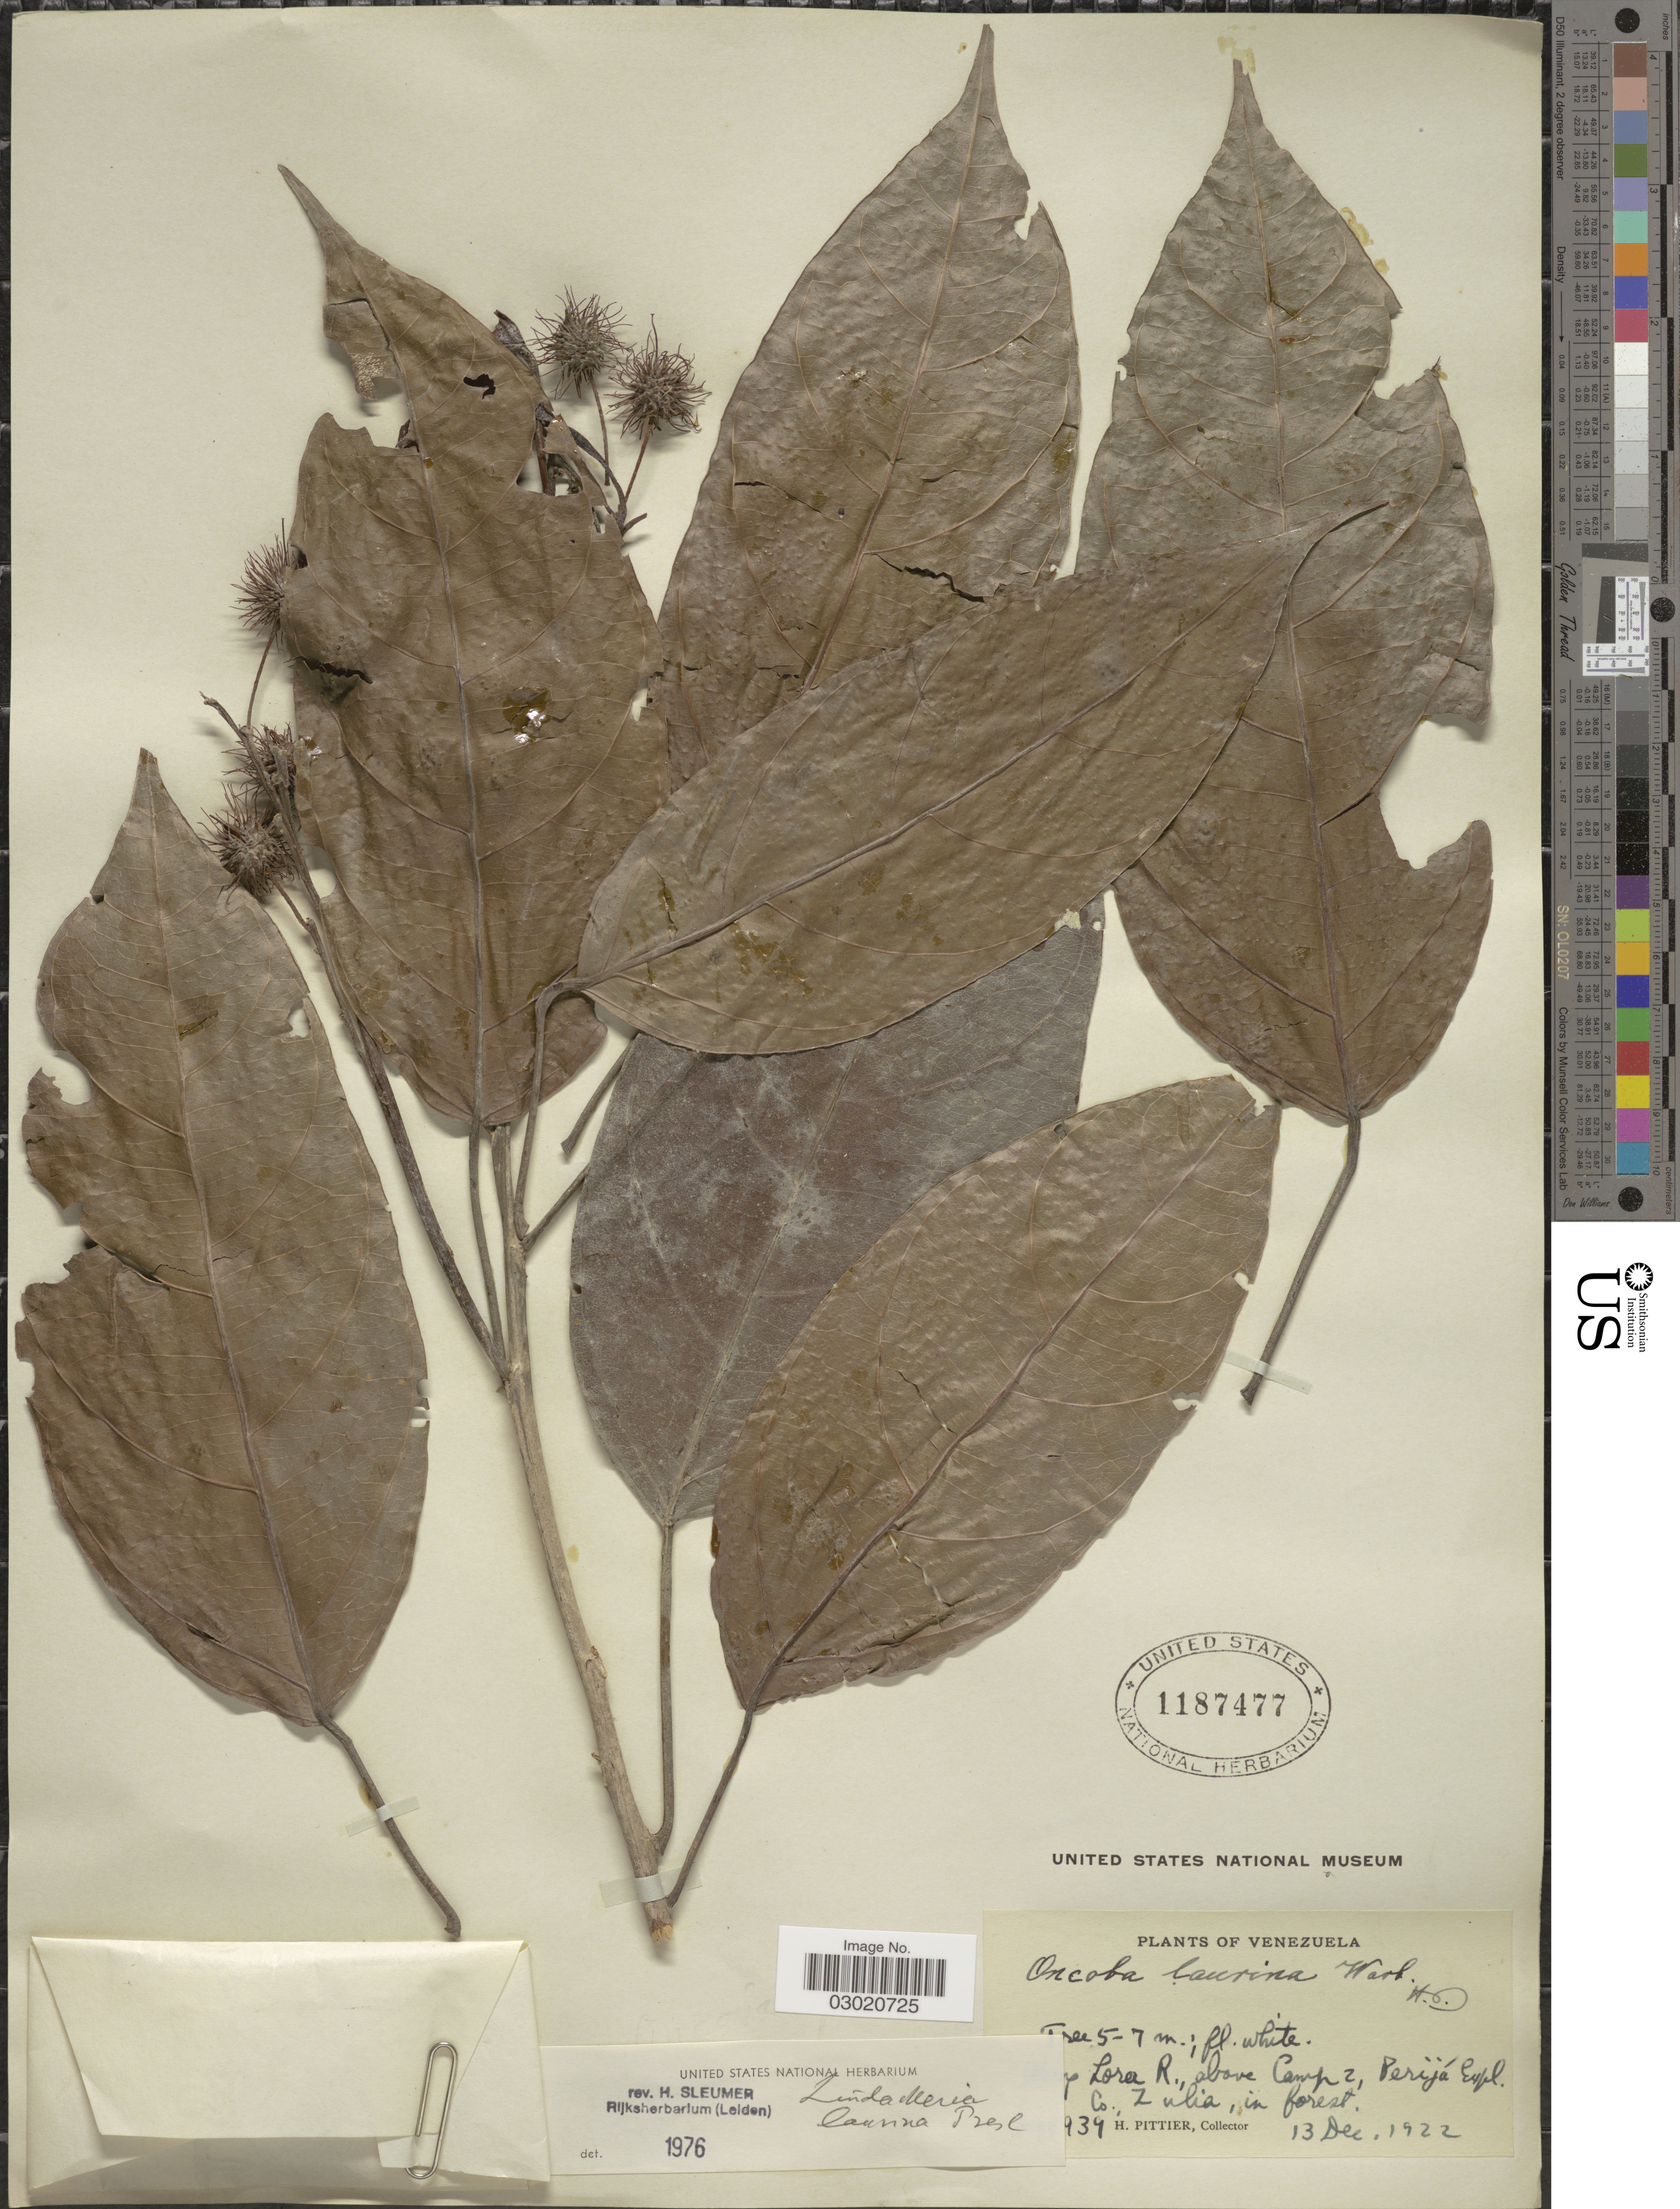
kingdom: Plantae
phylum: Tracheophyta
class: Magnoliopsida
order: Malpighiales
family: Achariaceae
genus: Lindackeria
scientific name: Lindackeria laurina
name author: C. Presl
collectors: H. F. Pittier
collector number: !939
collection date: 1922-12-13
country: Venezuela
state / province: Zulia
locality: [illegible text]Lora R., above Camp 2, Perijá Expl. [illegible text]Co.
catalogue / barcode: US 1187477